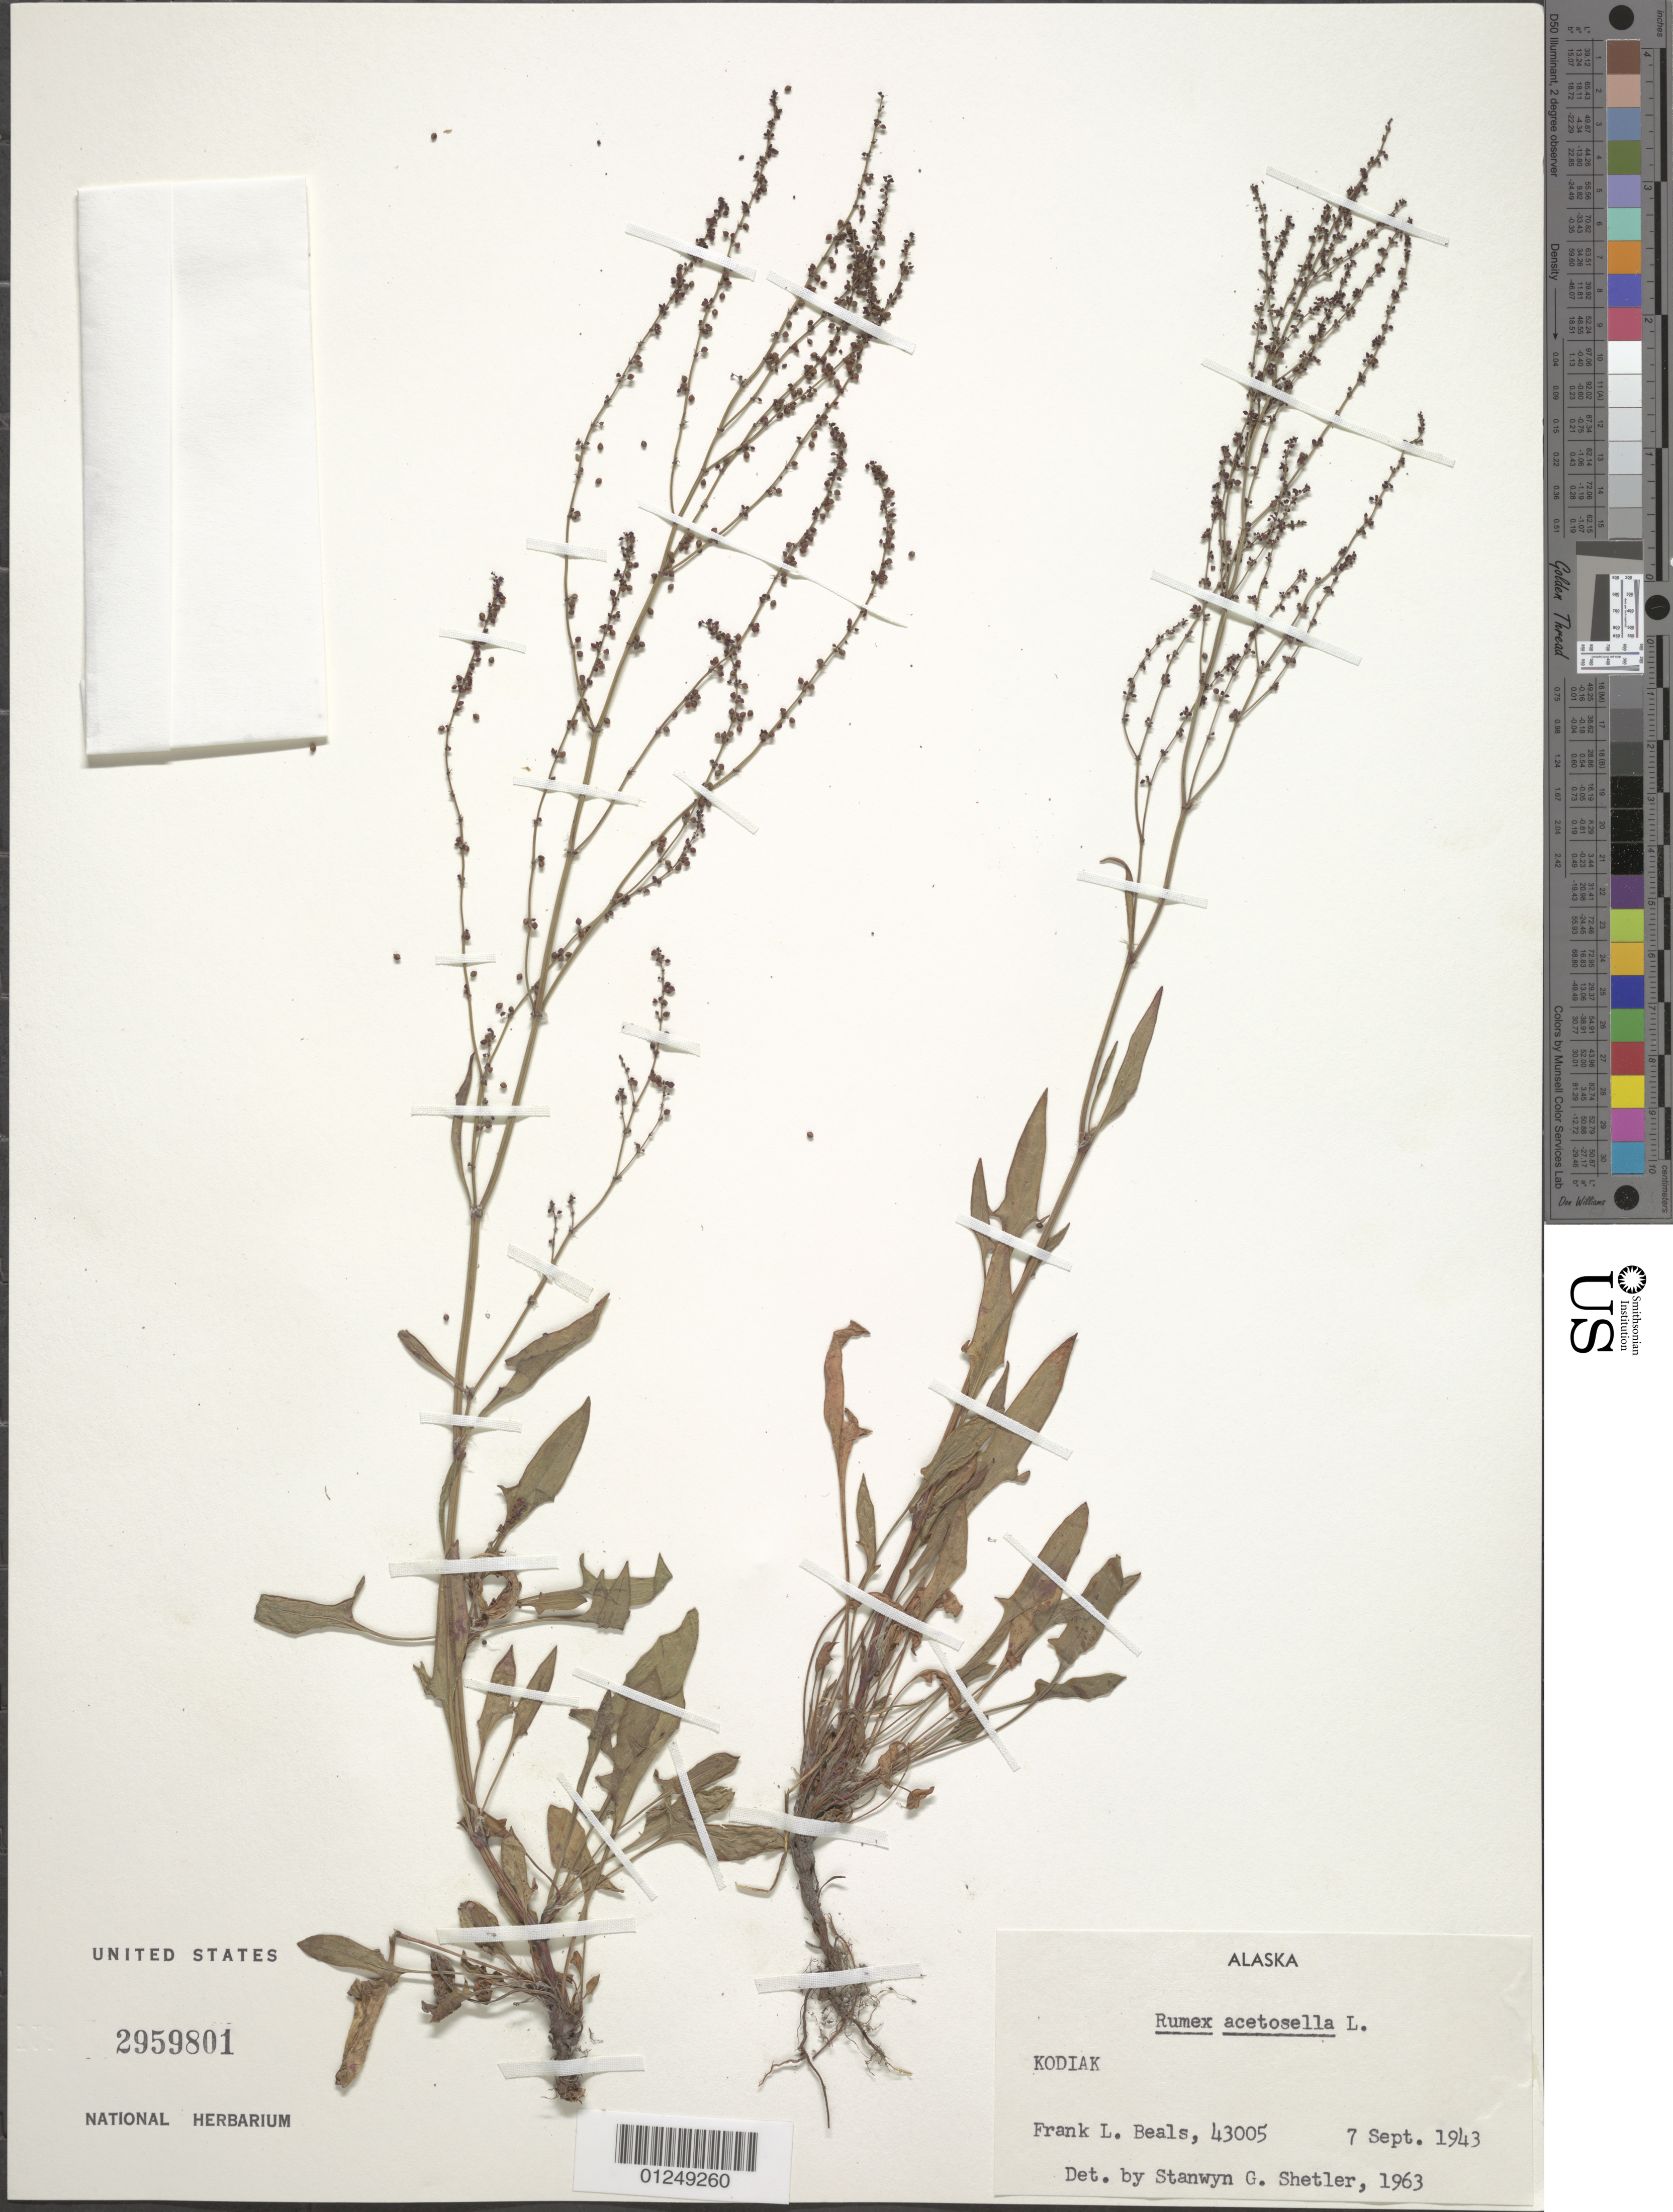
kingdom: Plantae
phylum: Tracheophyta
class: Magnoliopsida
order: Caryophyllales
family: Polygonaceae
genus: Rumex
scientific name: Rumex acetosella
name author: L.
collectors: F. Beals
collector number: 43005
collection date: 1943-09-07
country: United States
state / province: Alaska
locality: Kodiak.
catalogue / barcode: US 2959801